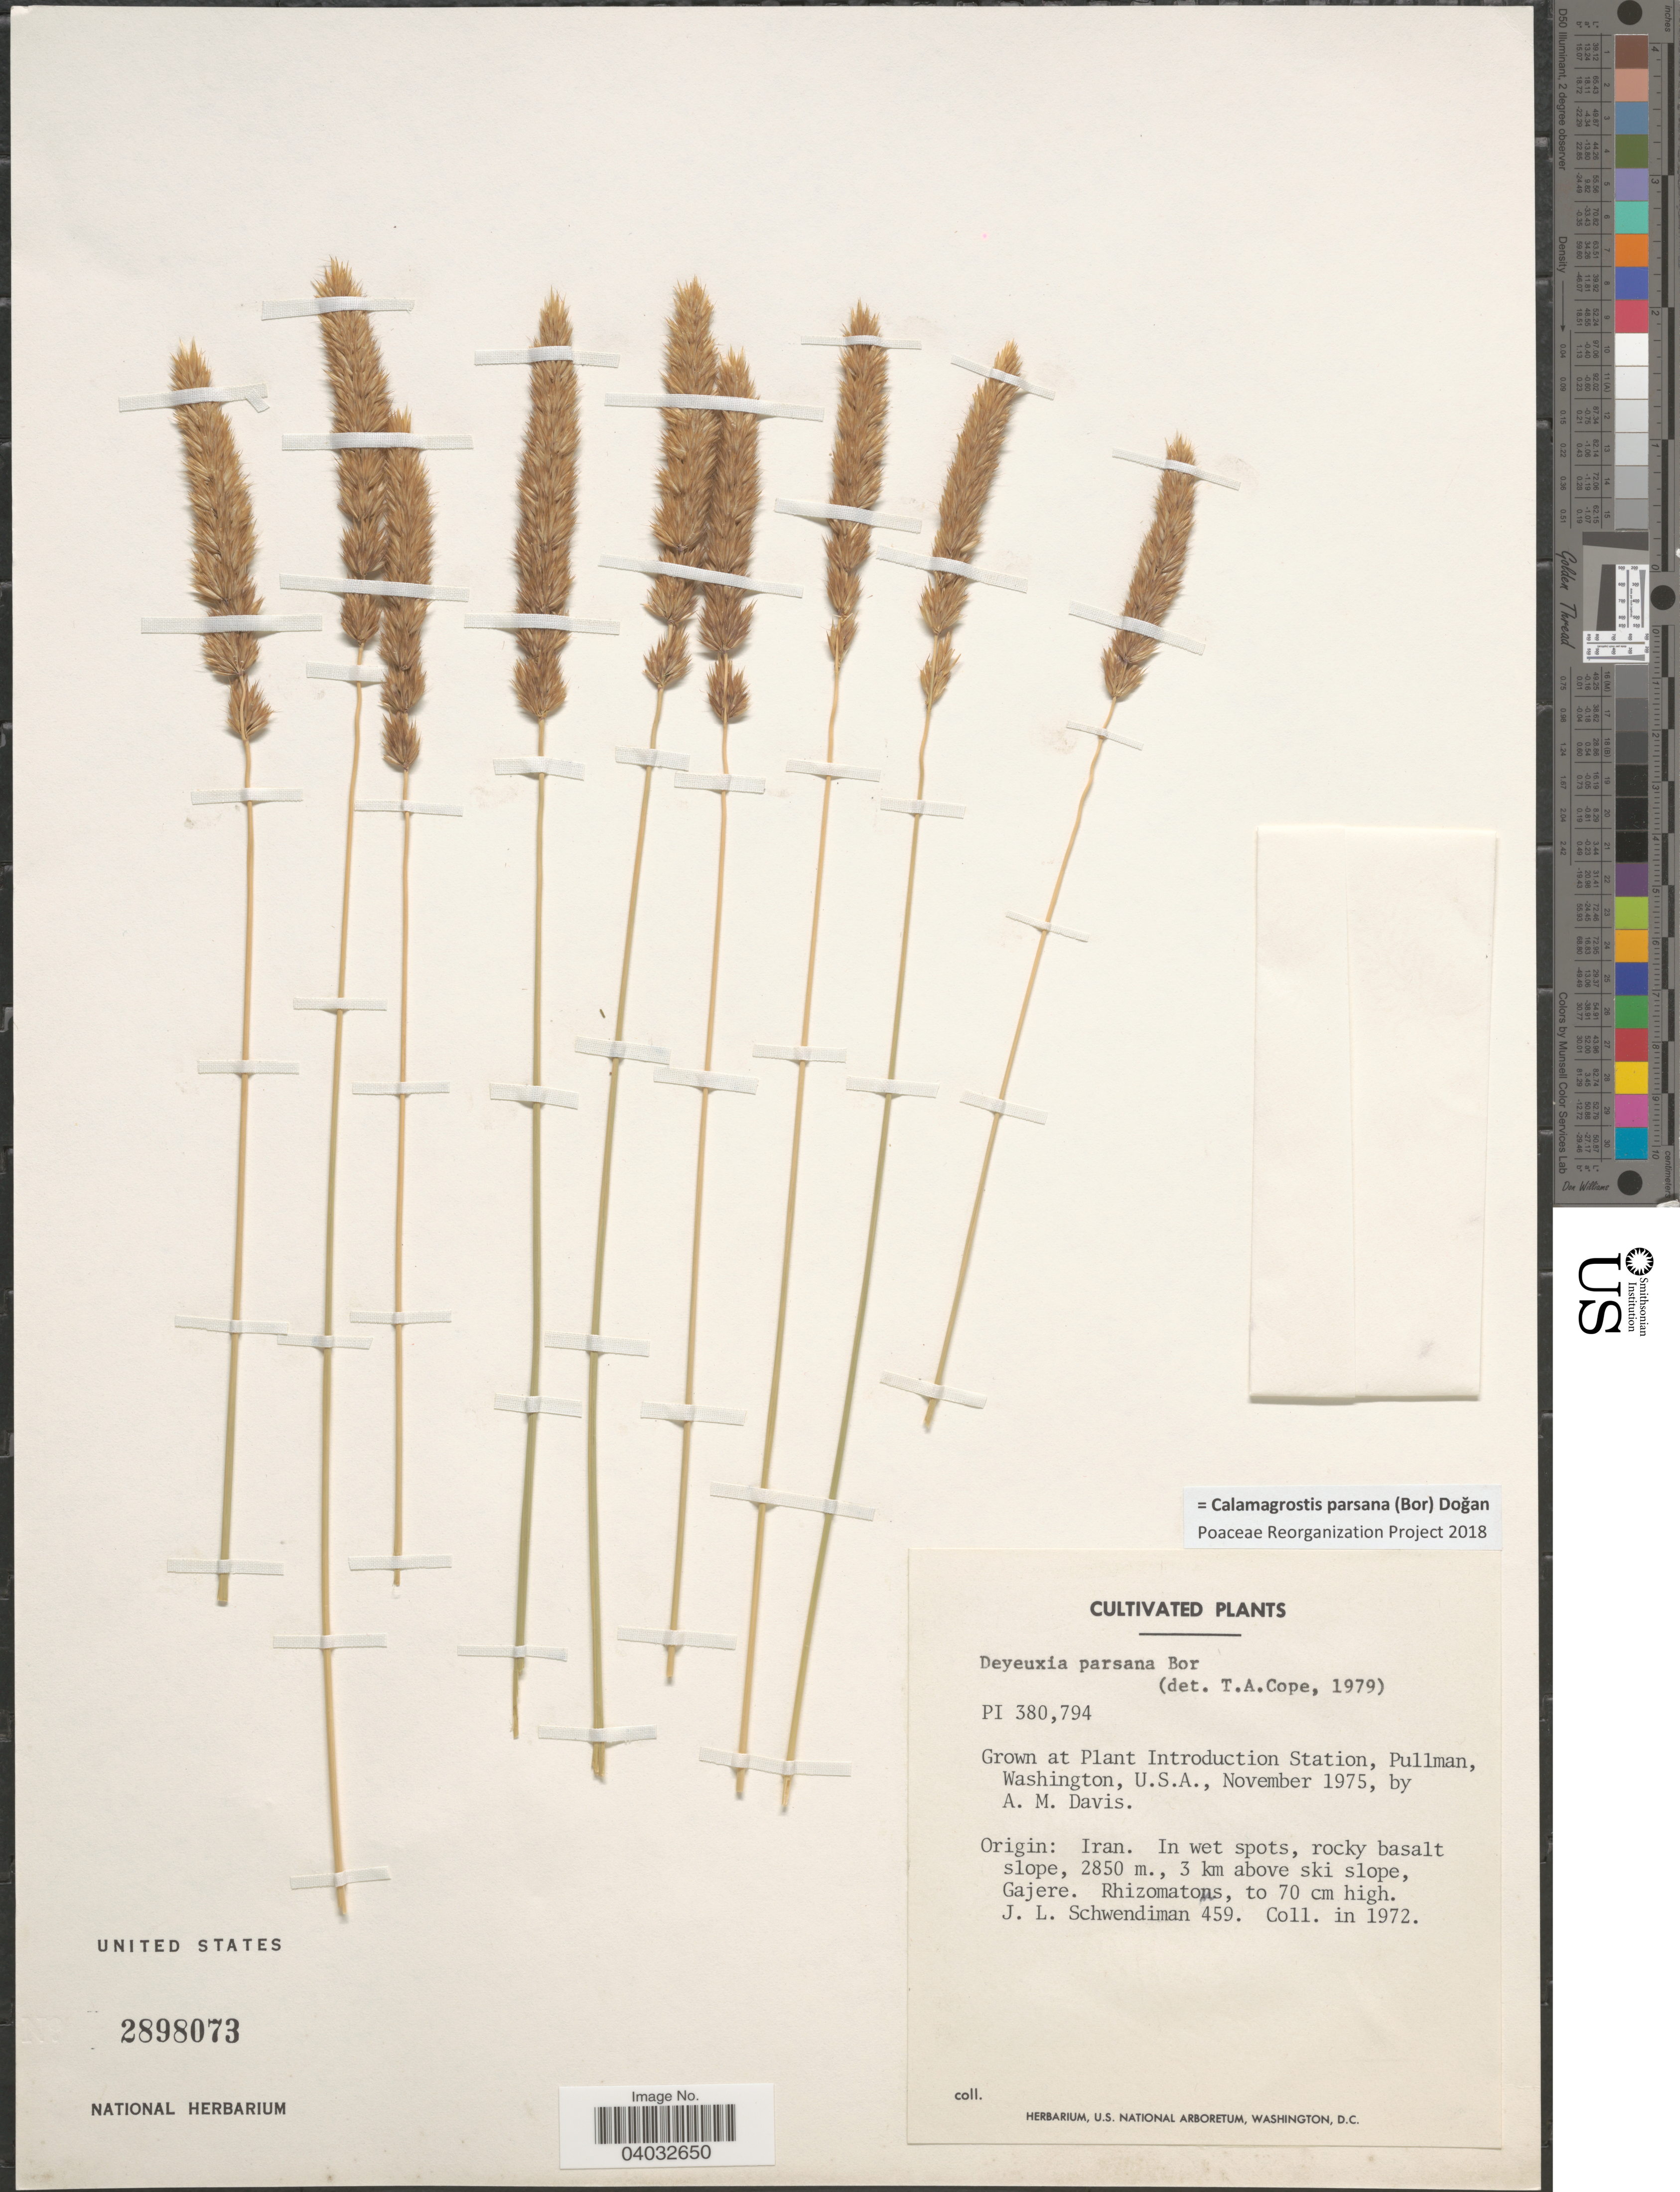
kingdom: Plantae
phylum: Tracheophyta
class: Liliopsida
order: Poales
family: Poaceae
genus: Calamagrostis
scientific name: Calamagrostis parsana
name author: (Bor) Doğan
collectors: A. Davis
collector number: PI380794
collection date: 1975-11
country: United States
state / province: Washington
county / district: Whitman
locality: Plant Introduction Station, Pullman.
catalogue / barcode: US 2898073